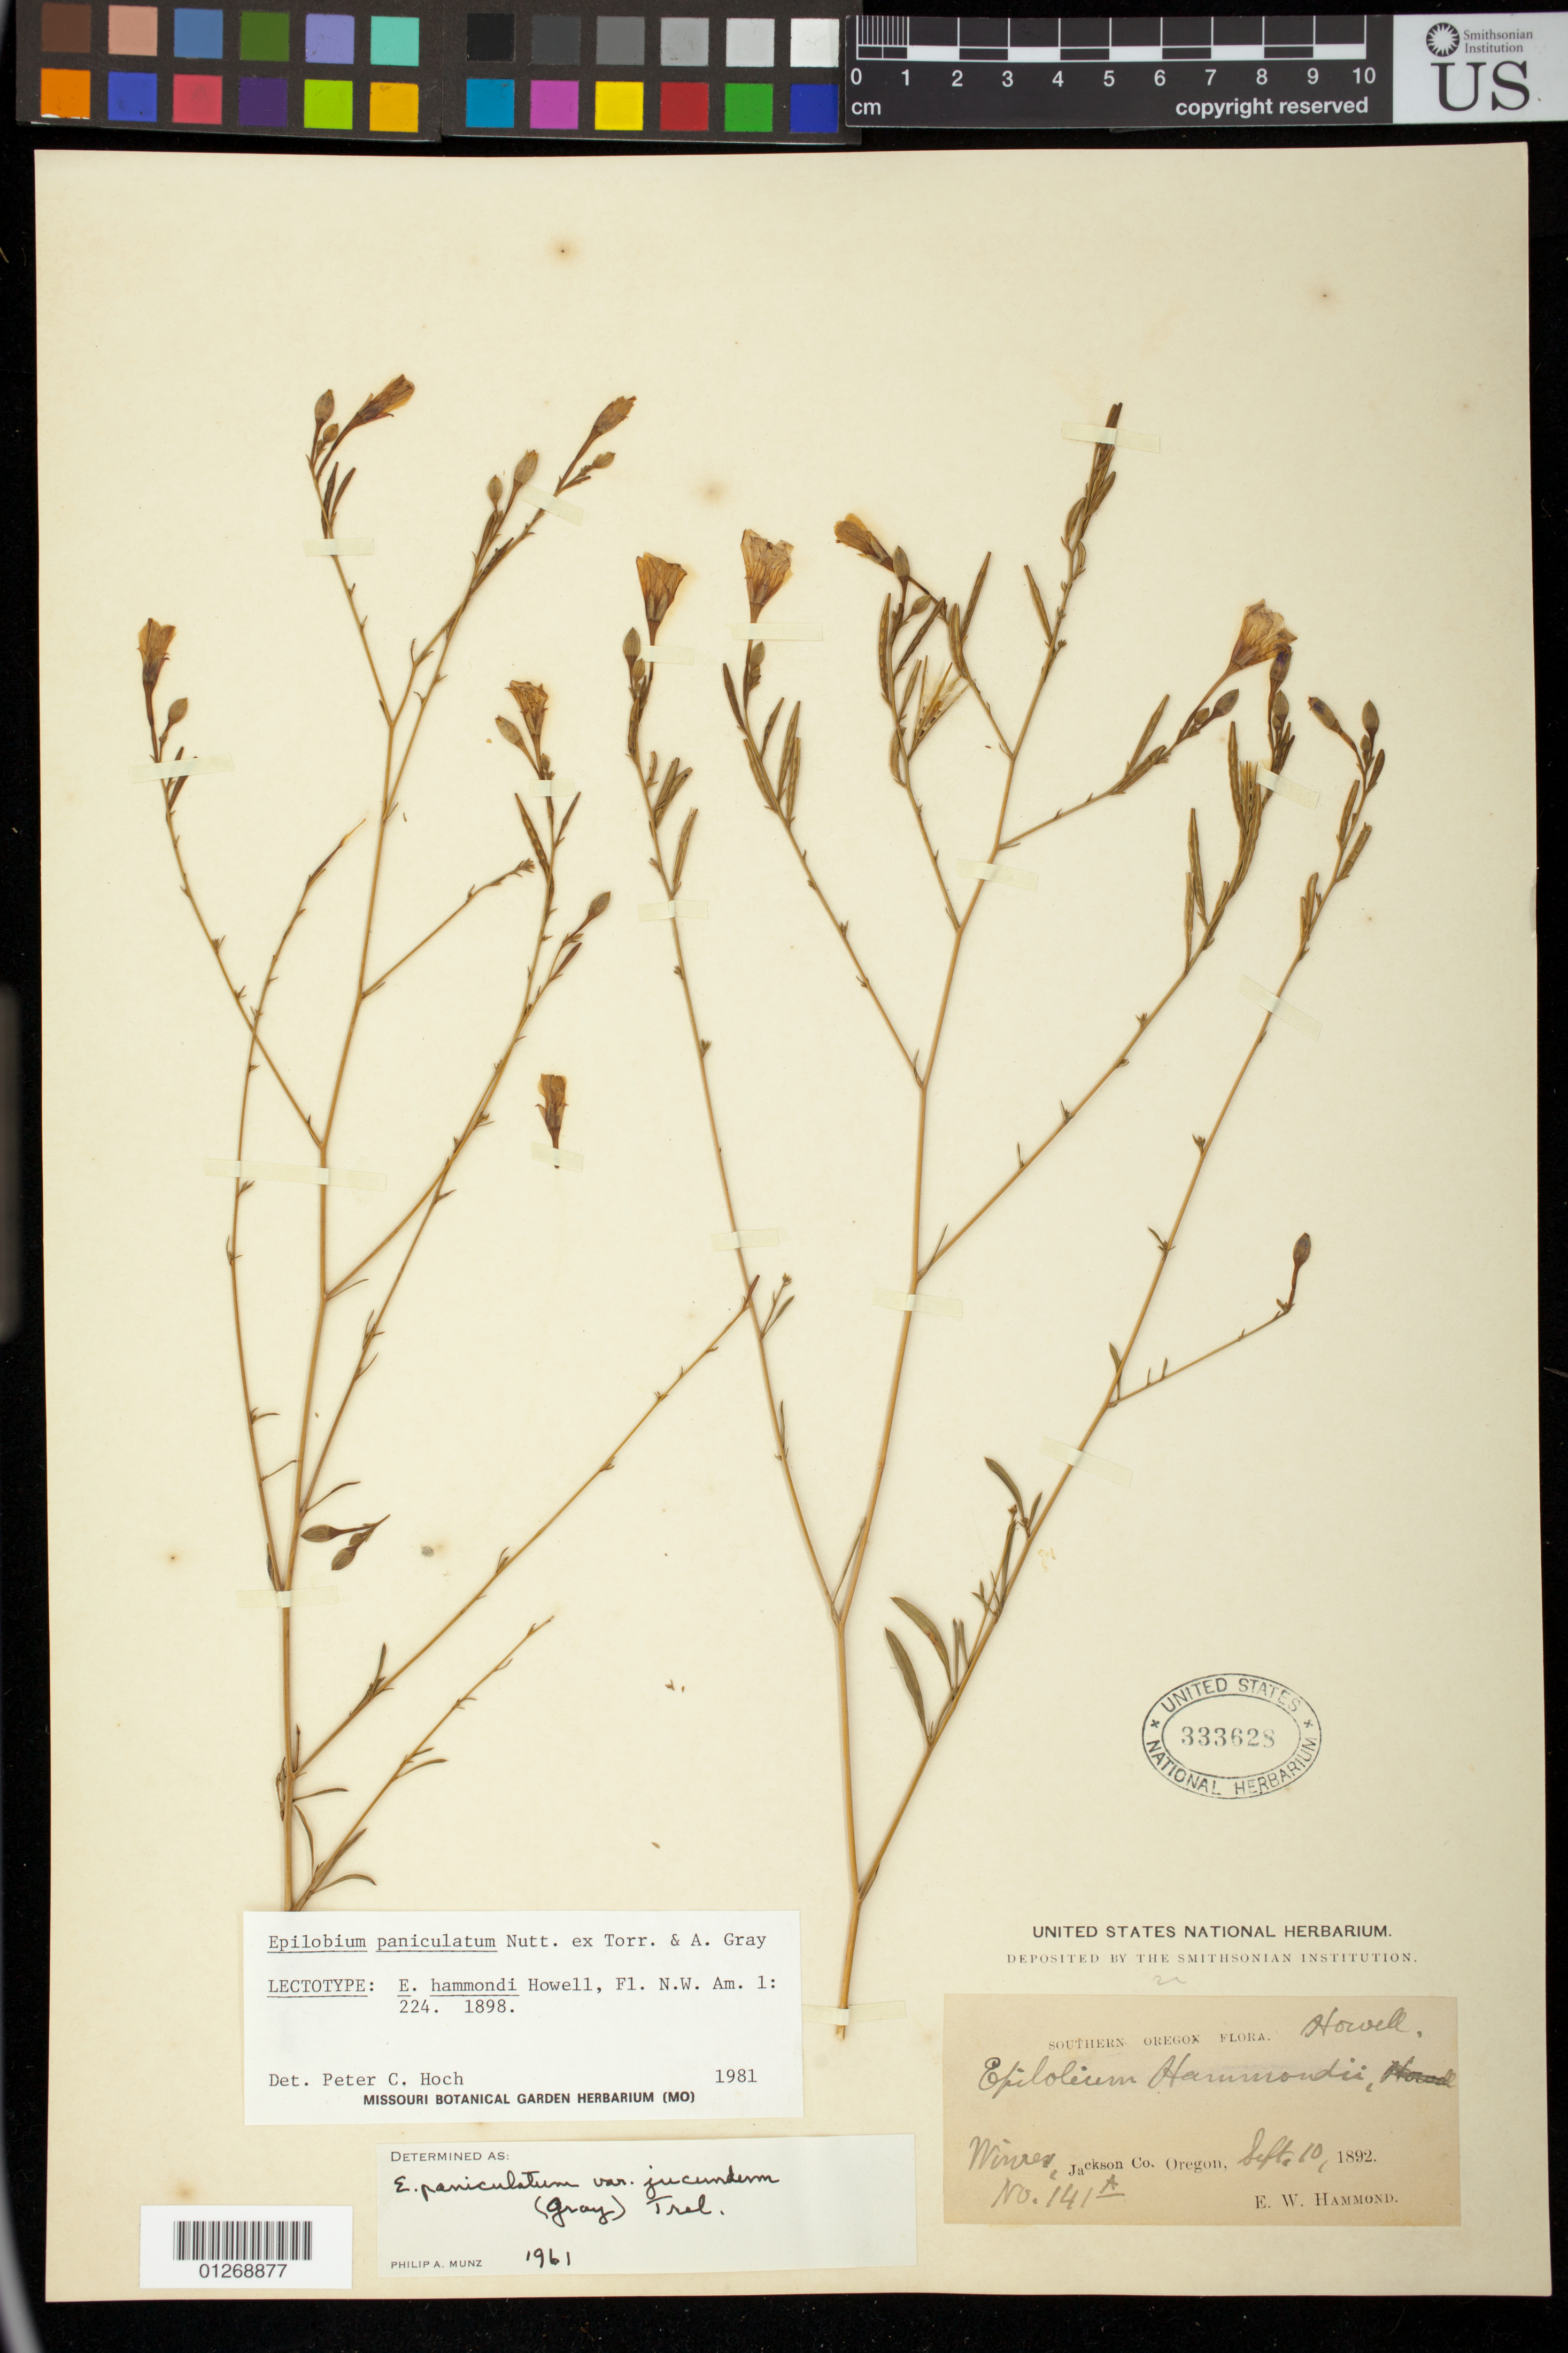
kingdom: Plantae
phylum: Tracheophyta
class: Magnoliopsida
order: Myrtales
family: Onagraceae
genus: Epilobium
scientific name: Epilobium hammondii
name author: J.T. Howell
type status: Syntype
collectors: E. Hammond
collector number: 141 A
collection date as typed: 10 Sep 1892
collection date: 1892-09-10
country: United States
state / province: Oregon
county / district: Jackson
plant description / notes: Protologue, "On dry rocky slopes, Southwestern Oregon, blooming in August and September." Specimen annotated as "lectotype" by P.C. Hoch (1981).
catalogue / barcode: US 333628